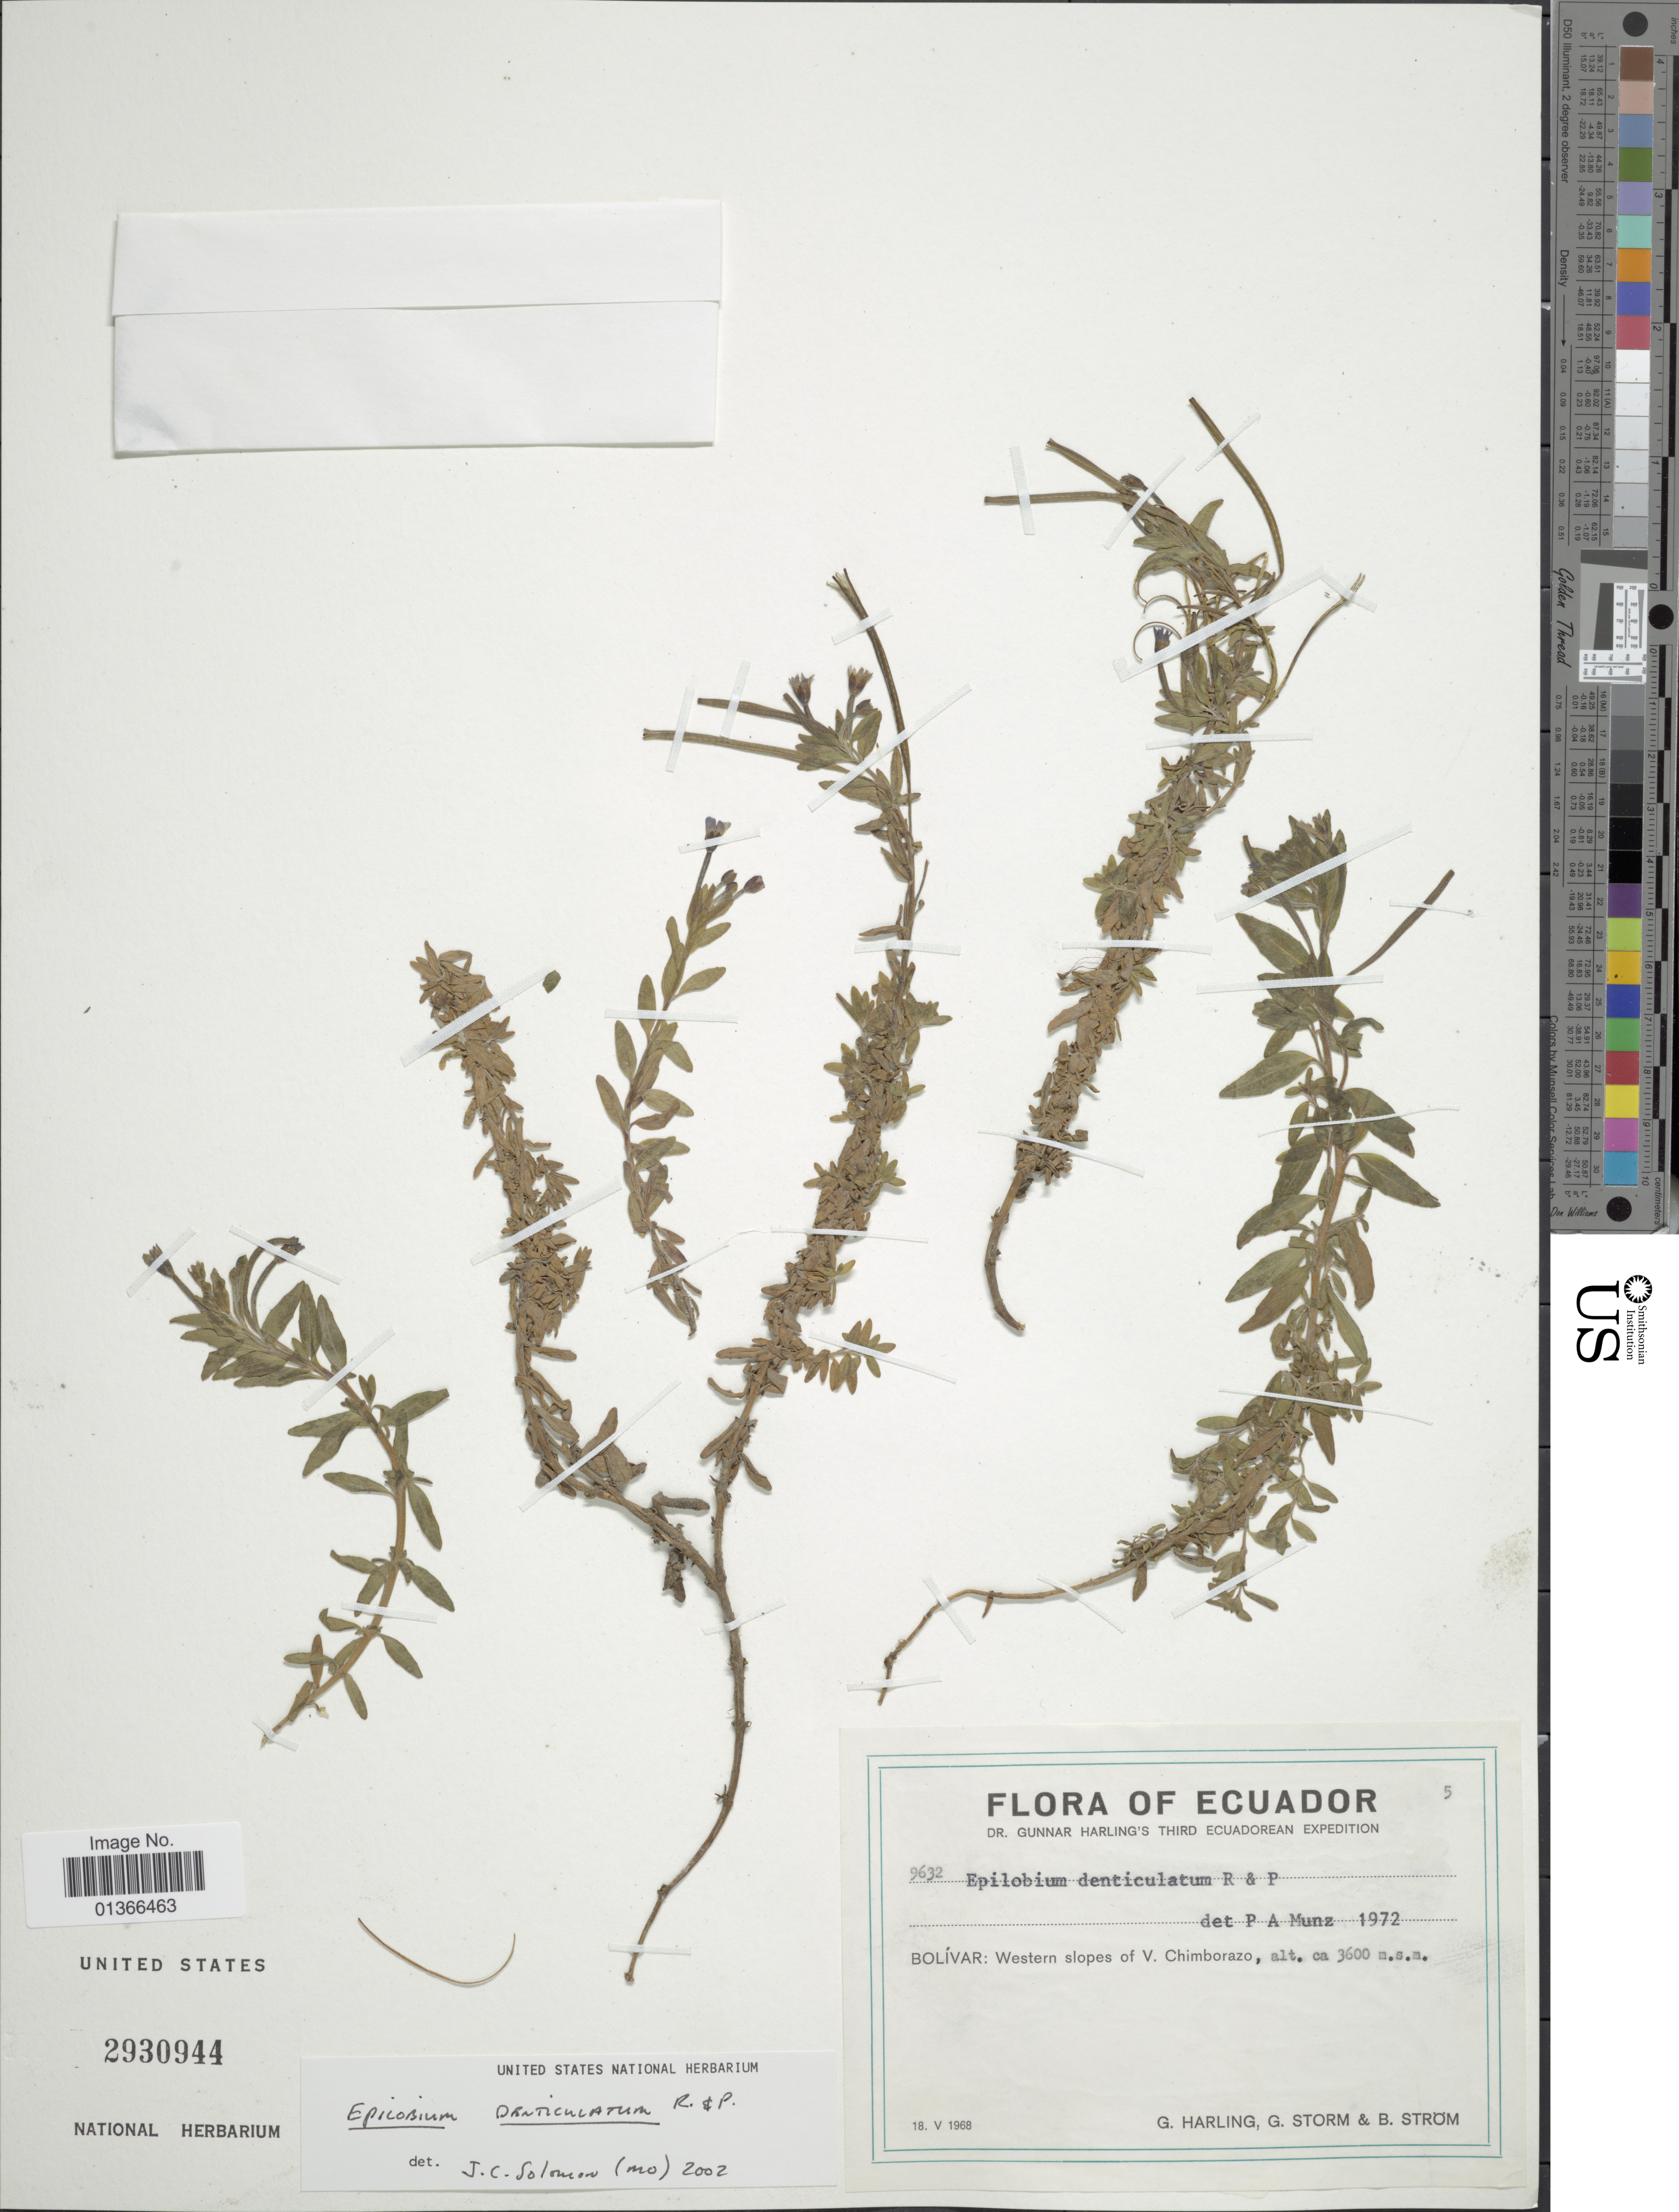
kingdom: Plantae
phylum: Tracheophyta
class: Magnoliopsida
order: Myrtales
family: Onagraceae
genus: Epilobium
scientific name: Epilobium denticulatum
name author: Ruiz & Pav.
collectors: G. Harling, G. Storm & B. Ström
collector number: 9632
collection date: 1968-05-18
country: Ecuador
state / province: Bolívar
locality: Western slopes of V. Chimborazo.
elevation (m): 3600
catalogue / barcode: US 2930944